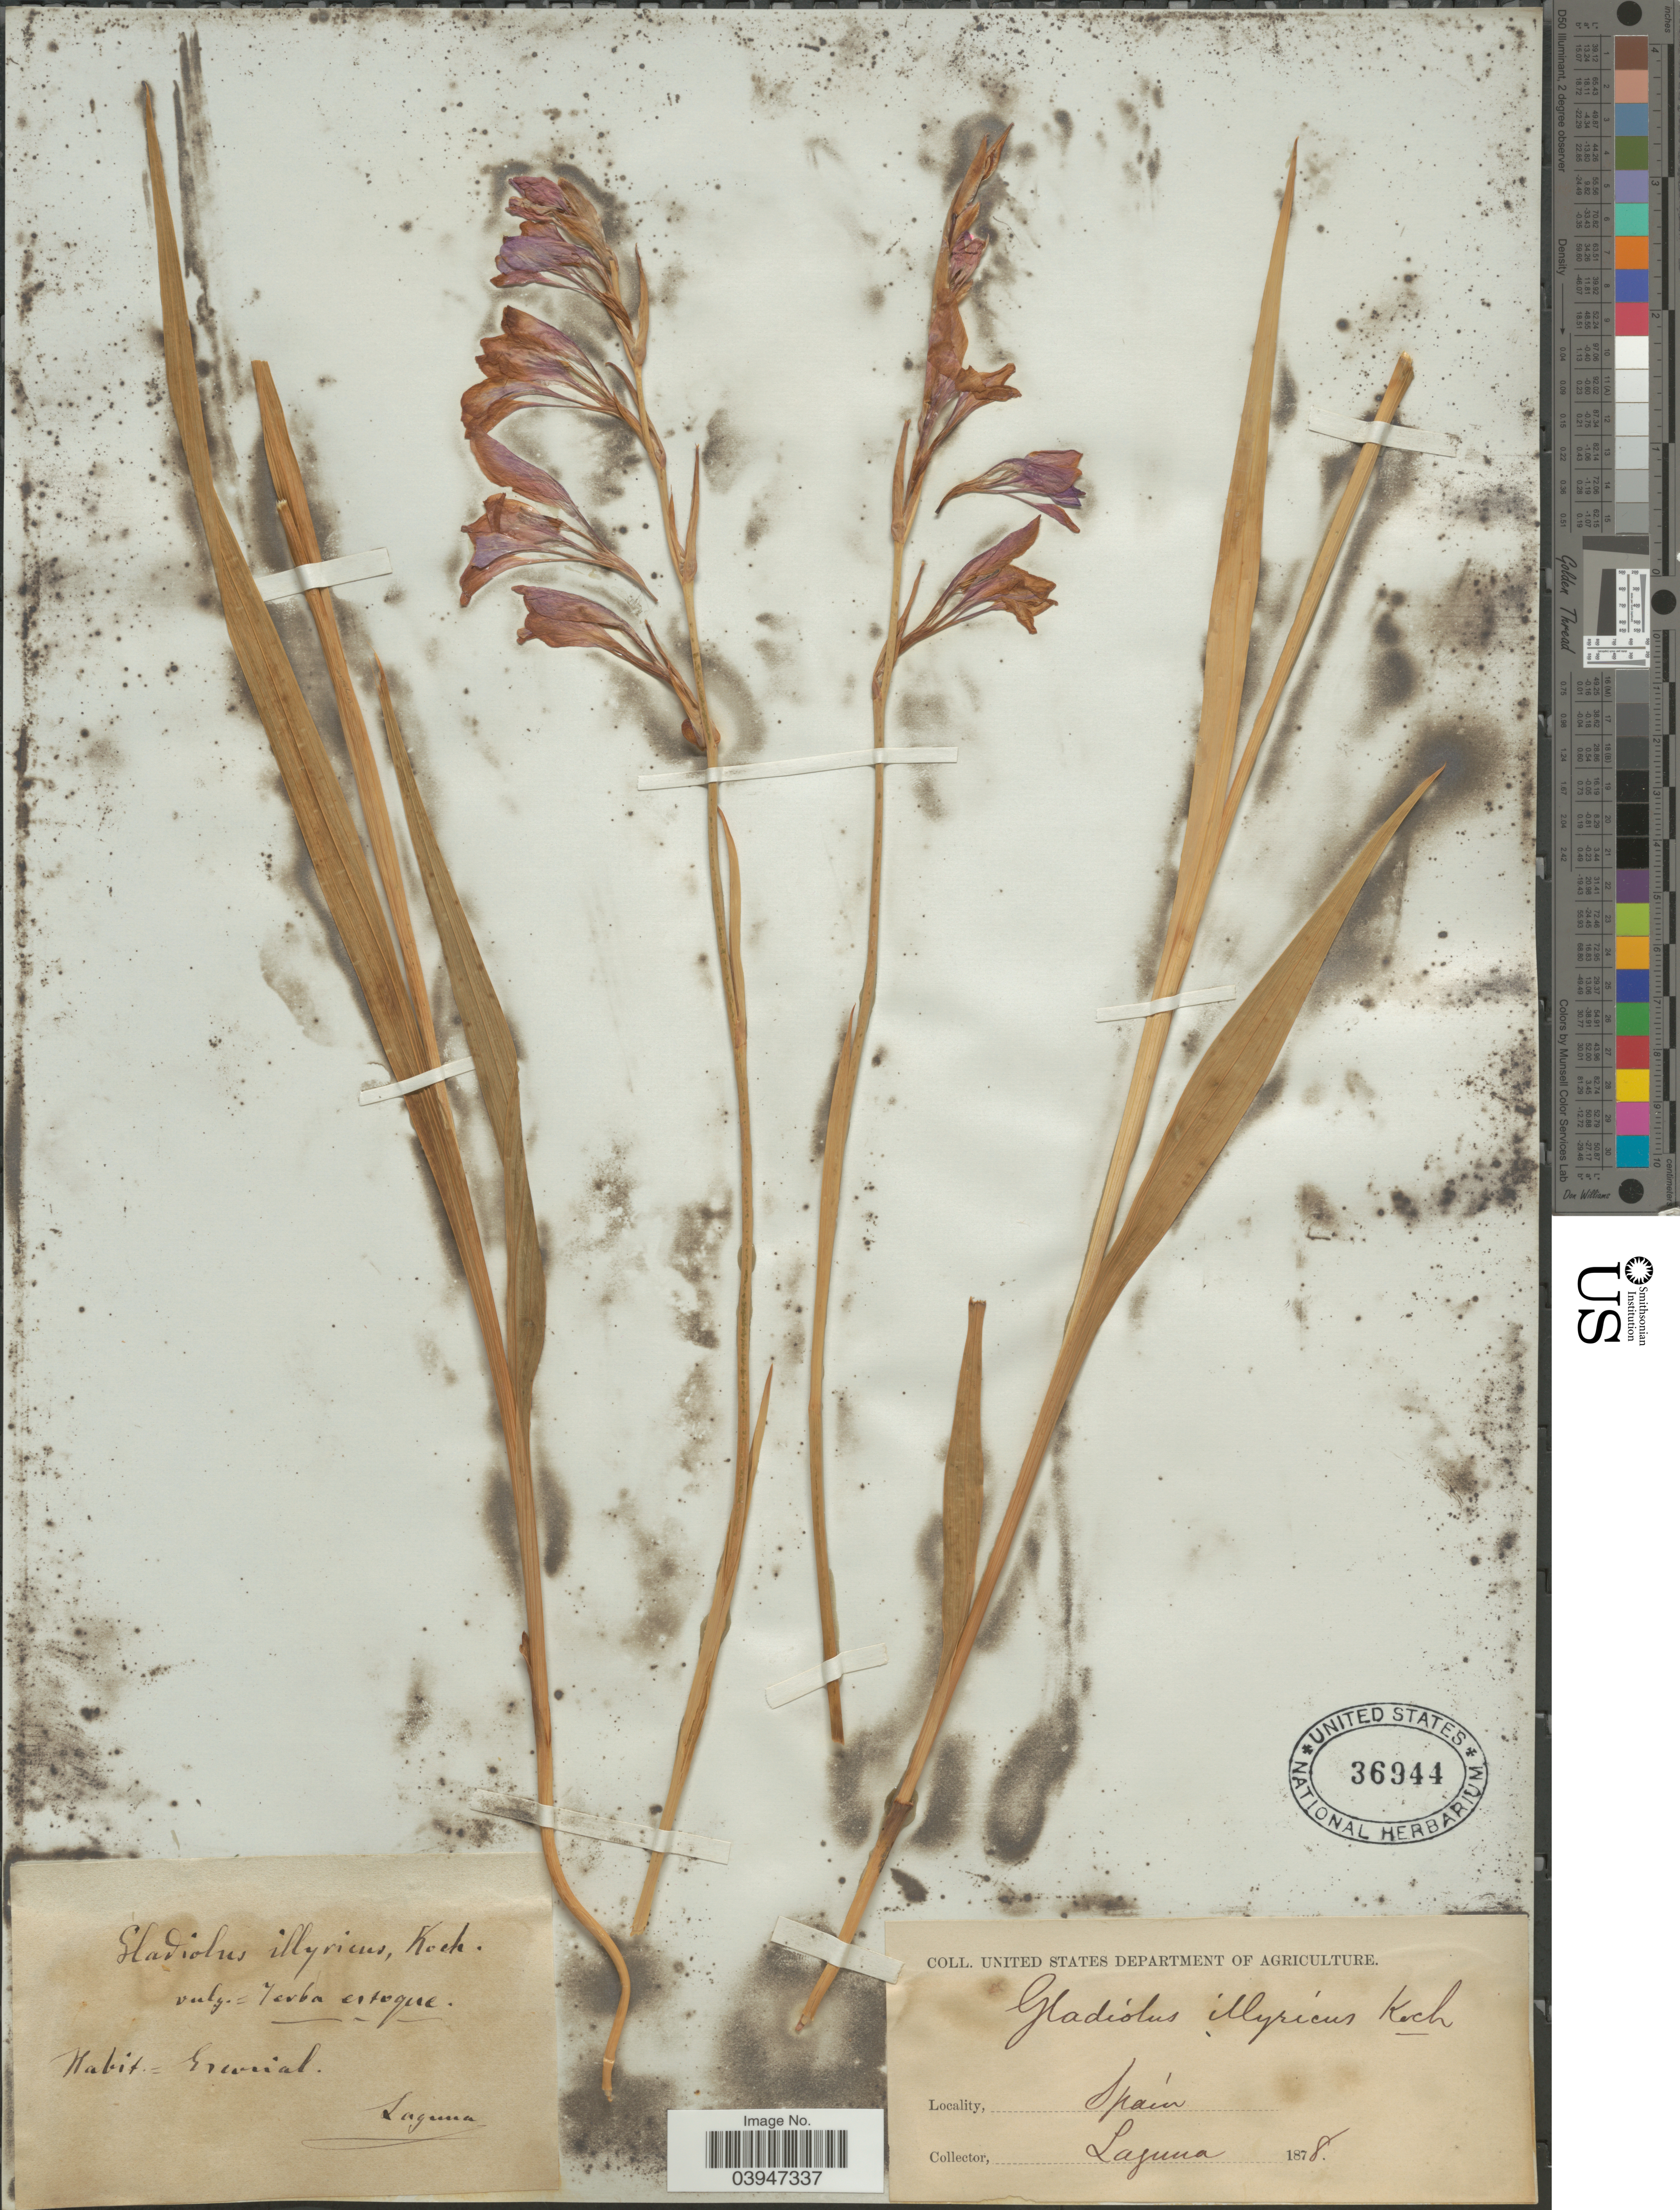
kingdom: Plantae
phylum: Tracheophyta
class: Liliopsida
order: Asparagales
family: Iridaceae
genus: Gladiolus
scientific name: Gladiolus illyricus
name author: W.D.J. Koch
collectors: -. Laguna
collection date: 1878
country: Spain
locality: Escorial.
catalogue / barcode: US 36944